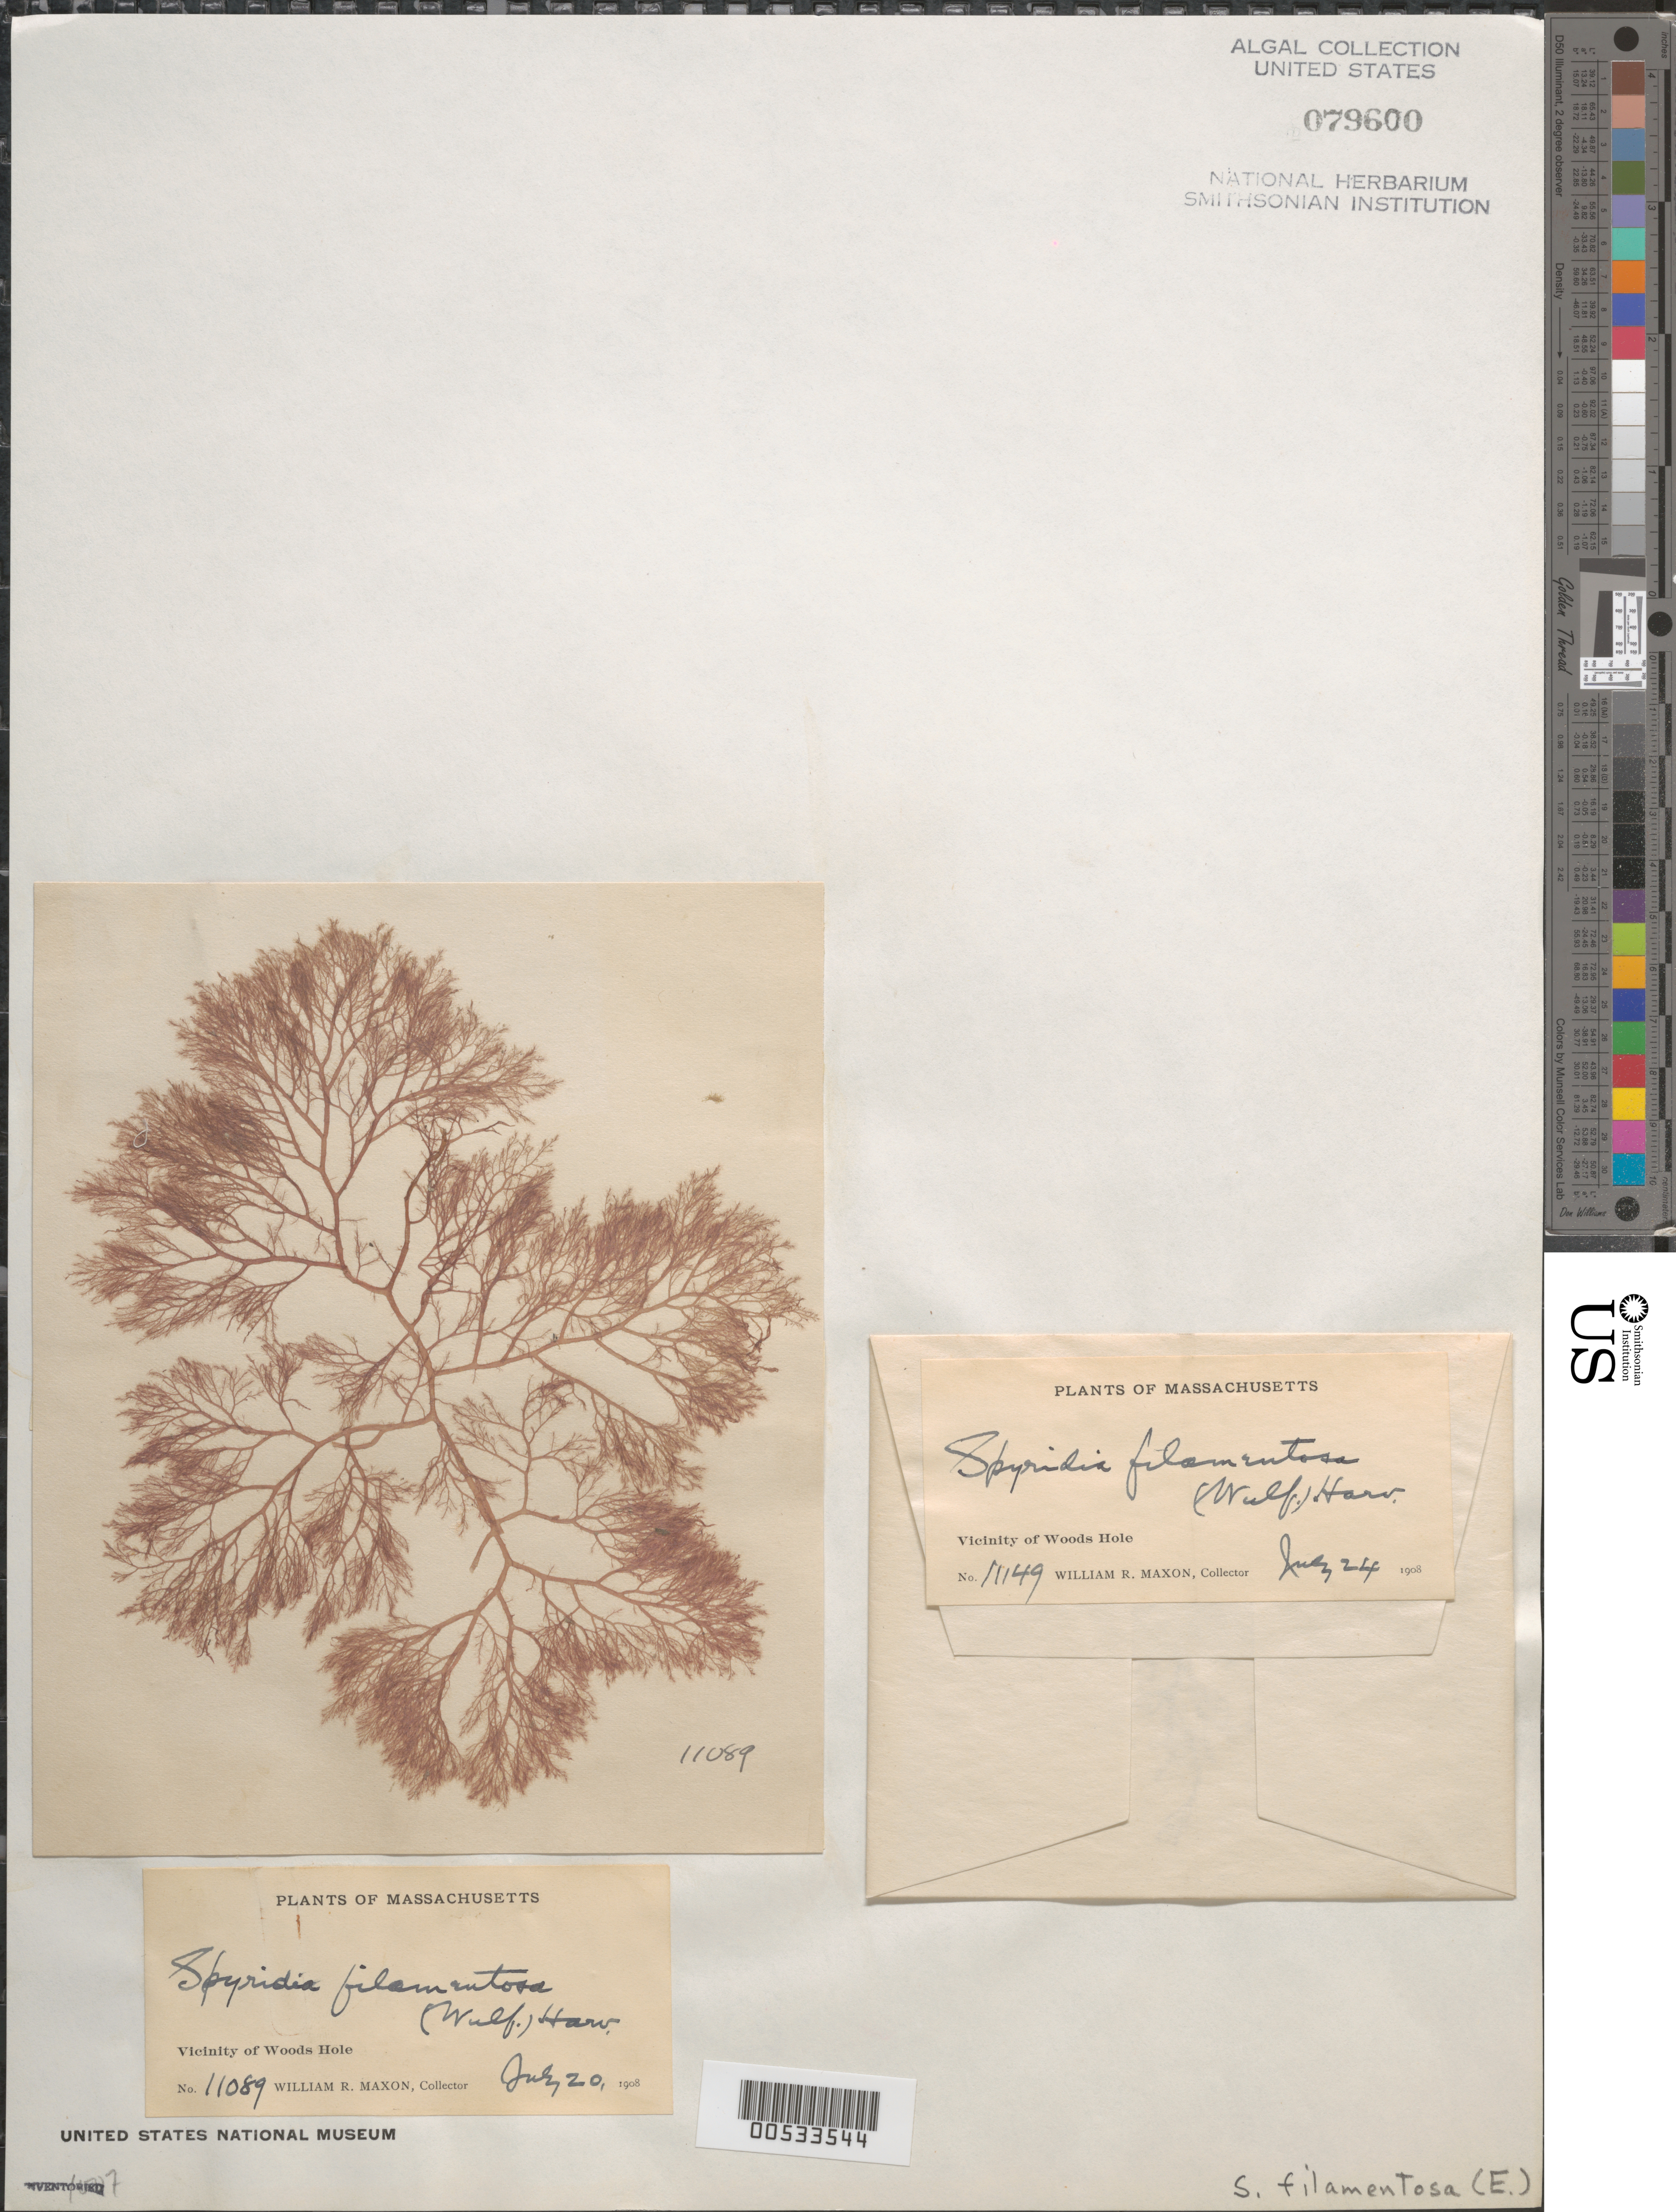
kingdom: Plantae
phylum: Rhodophyta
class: Florideophyceae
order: Ceramiales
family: Spyridiaceae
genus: Spyridia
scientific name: Spyridia filamentosa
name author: (Wulfen) Harv.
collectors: W. R. Maxon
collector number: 11089 & 11149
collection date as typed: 20 Jul 1908 AND 24 Jul 1908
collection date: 1908-07-20,1908-07-24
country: United States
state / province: Massachusetts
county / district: Barnstable County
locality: Woods Hole area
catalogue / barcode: US 79600